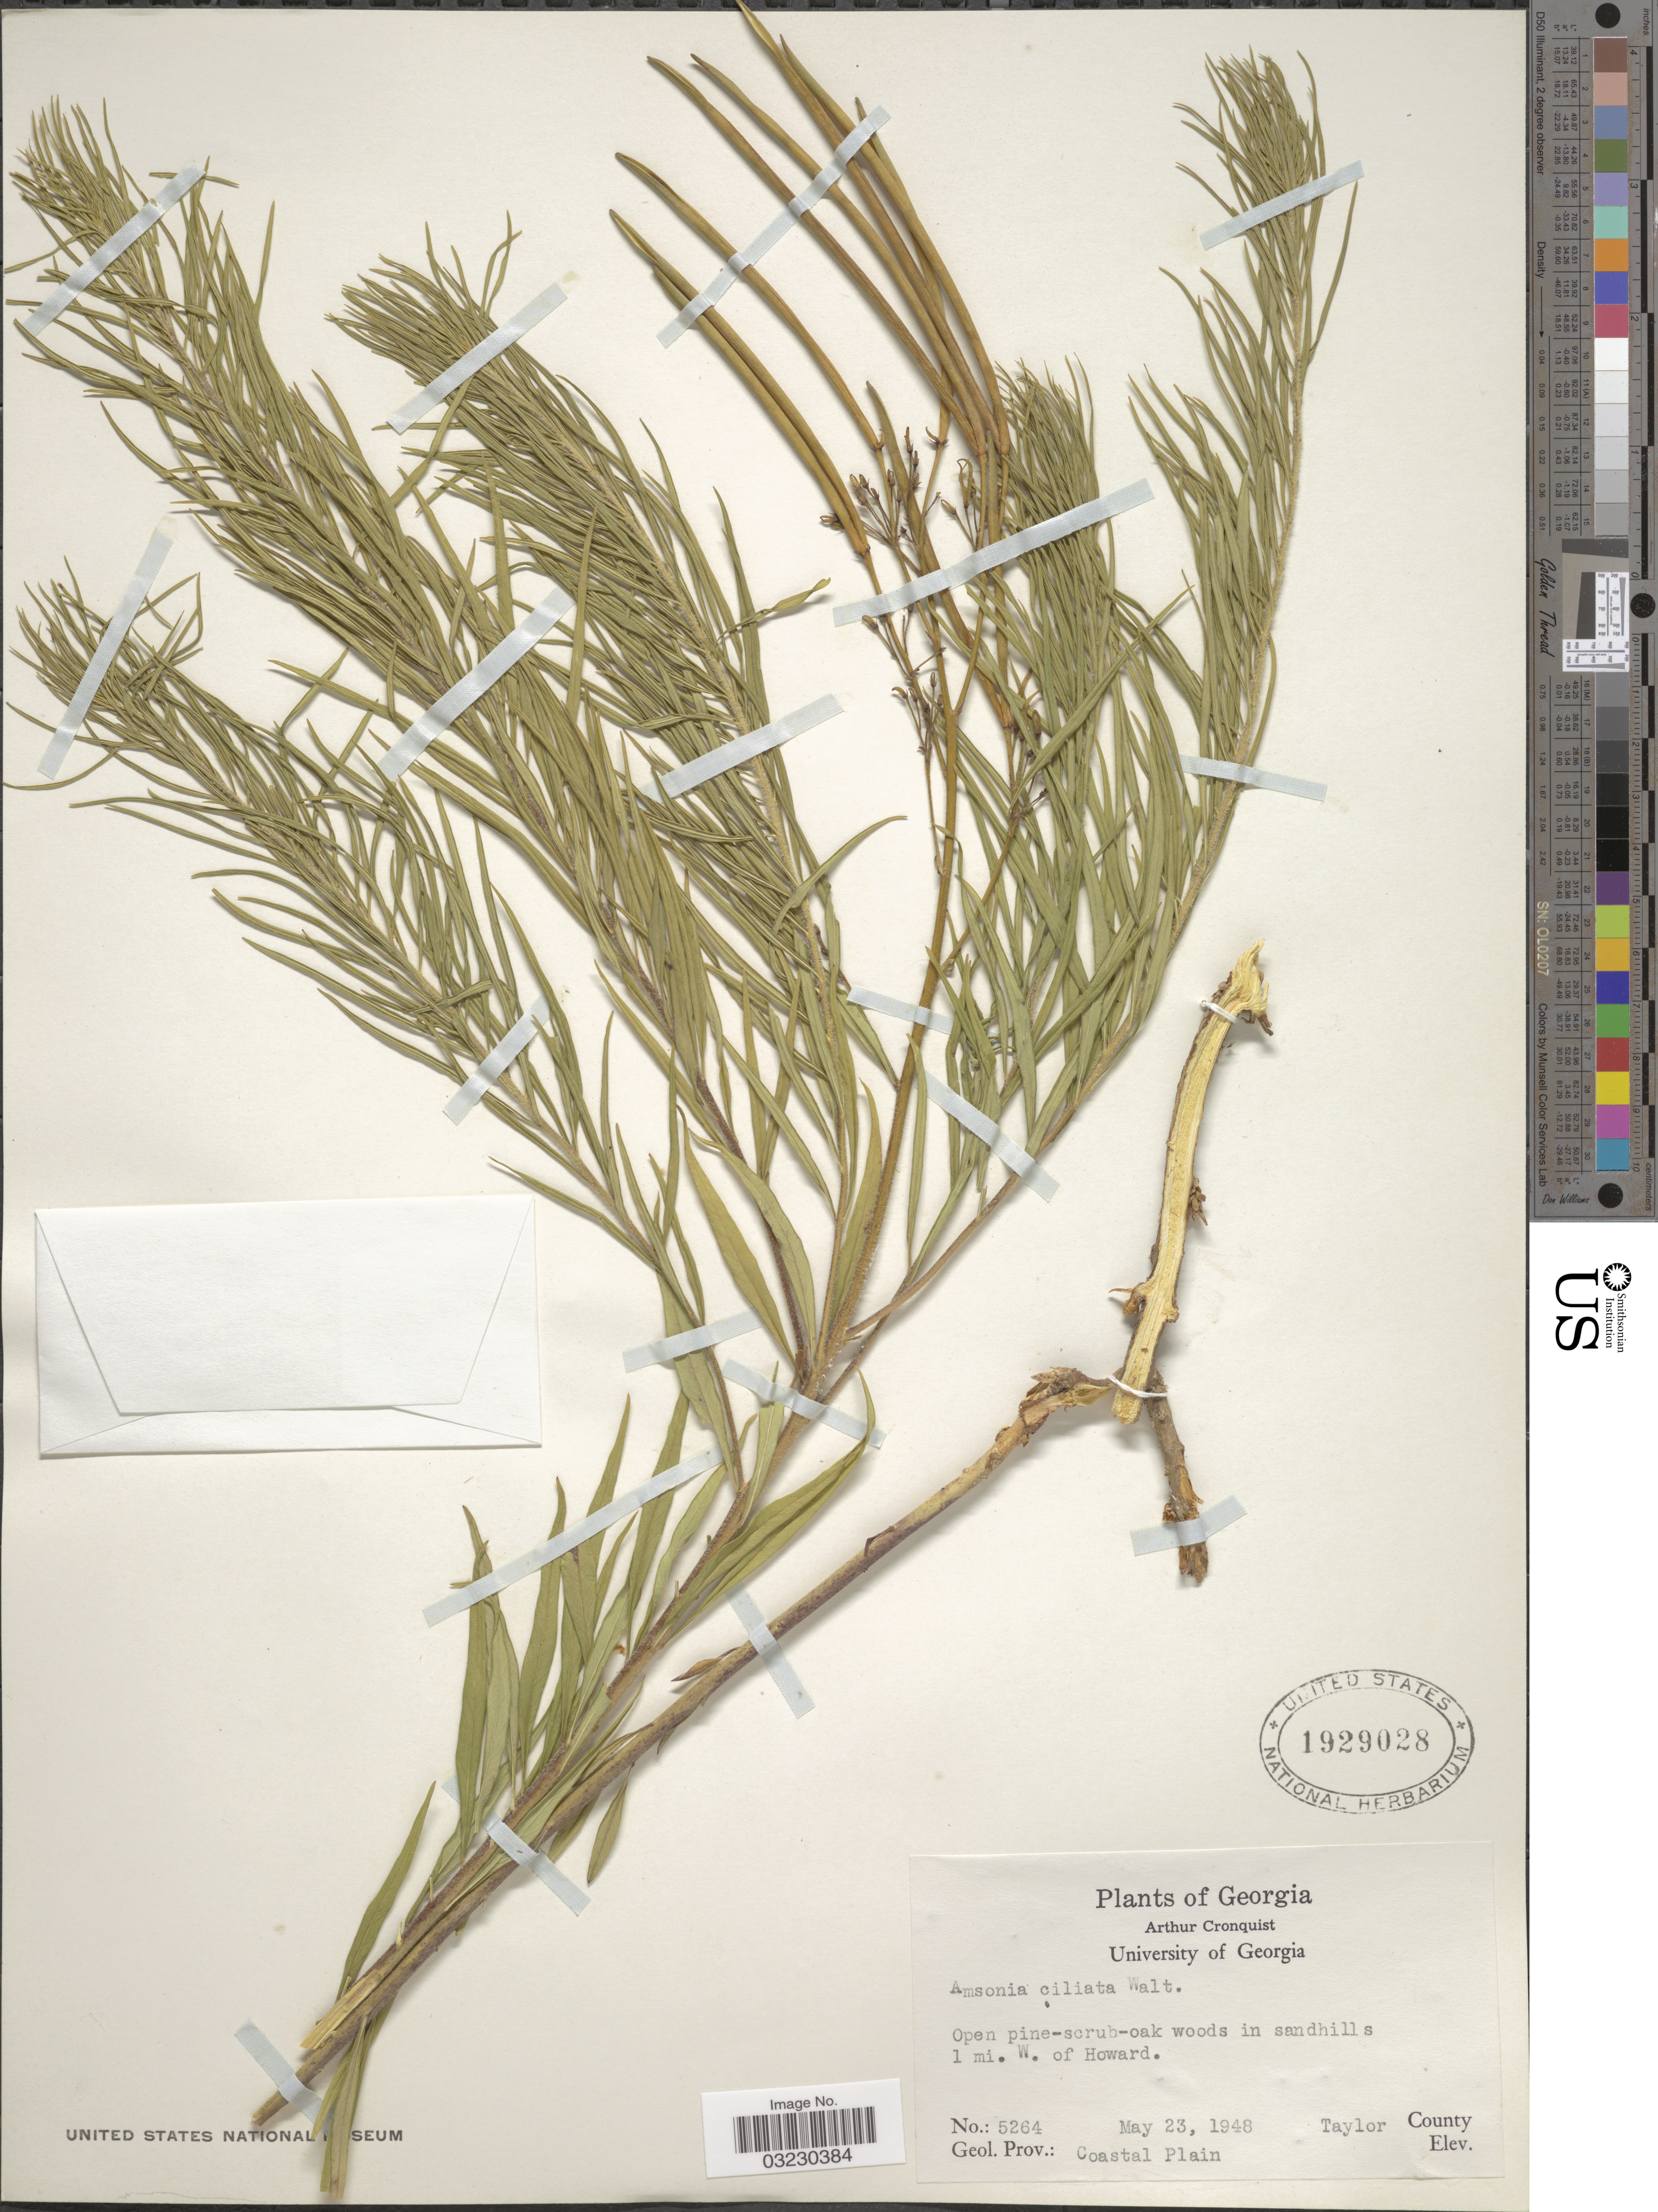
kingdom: Plantae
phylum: Tracheophyta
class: Magnoliopsida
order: Gentianales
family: Apocynaceae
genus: Amsonia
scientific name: Amsonia ciliata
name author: Walter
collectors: A. J. Cronquist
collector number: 5264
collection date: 1948-05-23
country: United States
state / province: Georgia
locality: In sandhills 1 mi. W. of Howard. Taylor County. Geol. Prov.: Coastal Plain.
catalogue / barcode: US 1929028